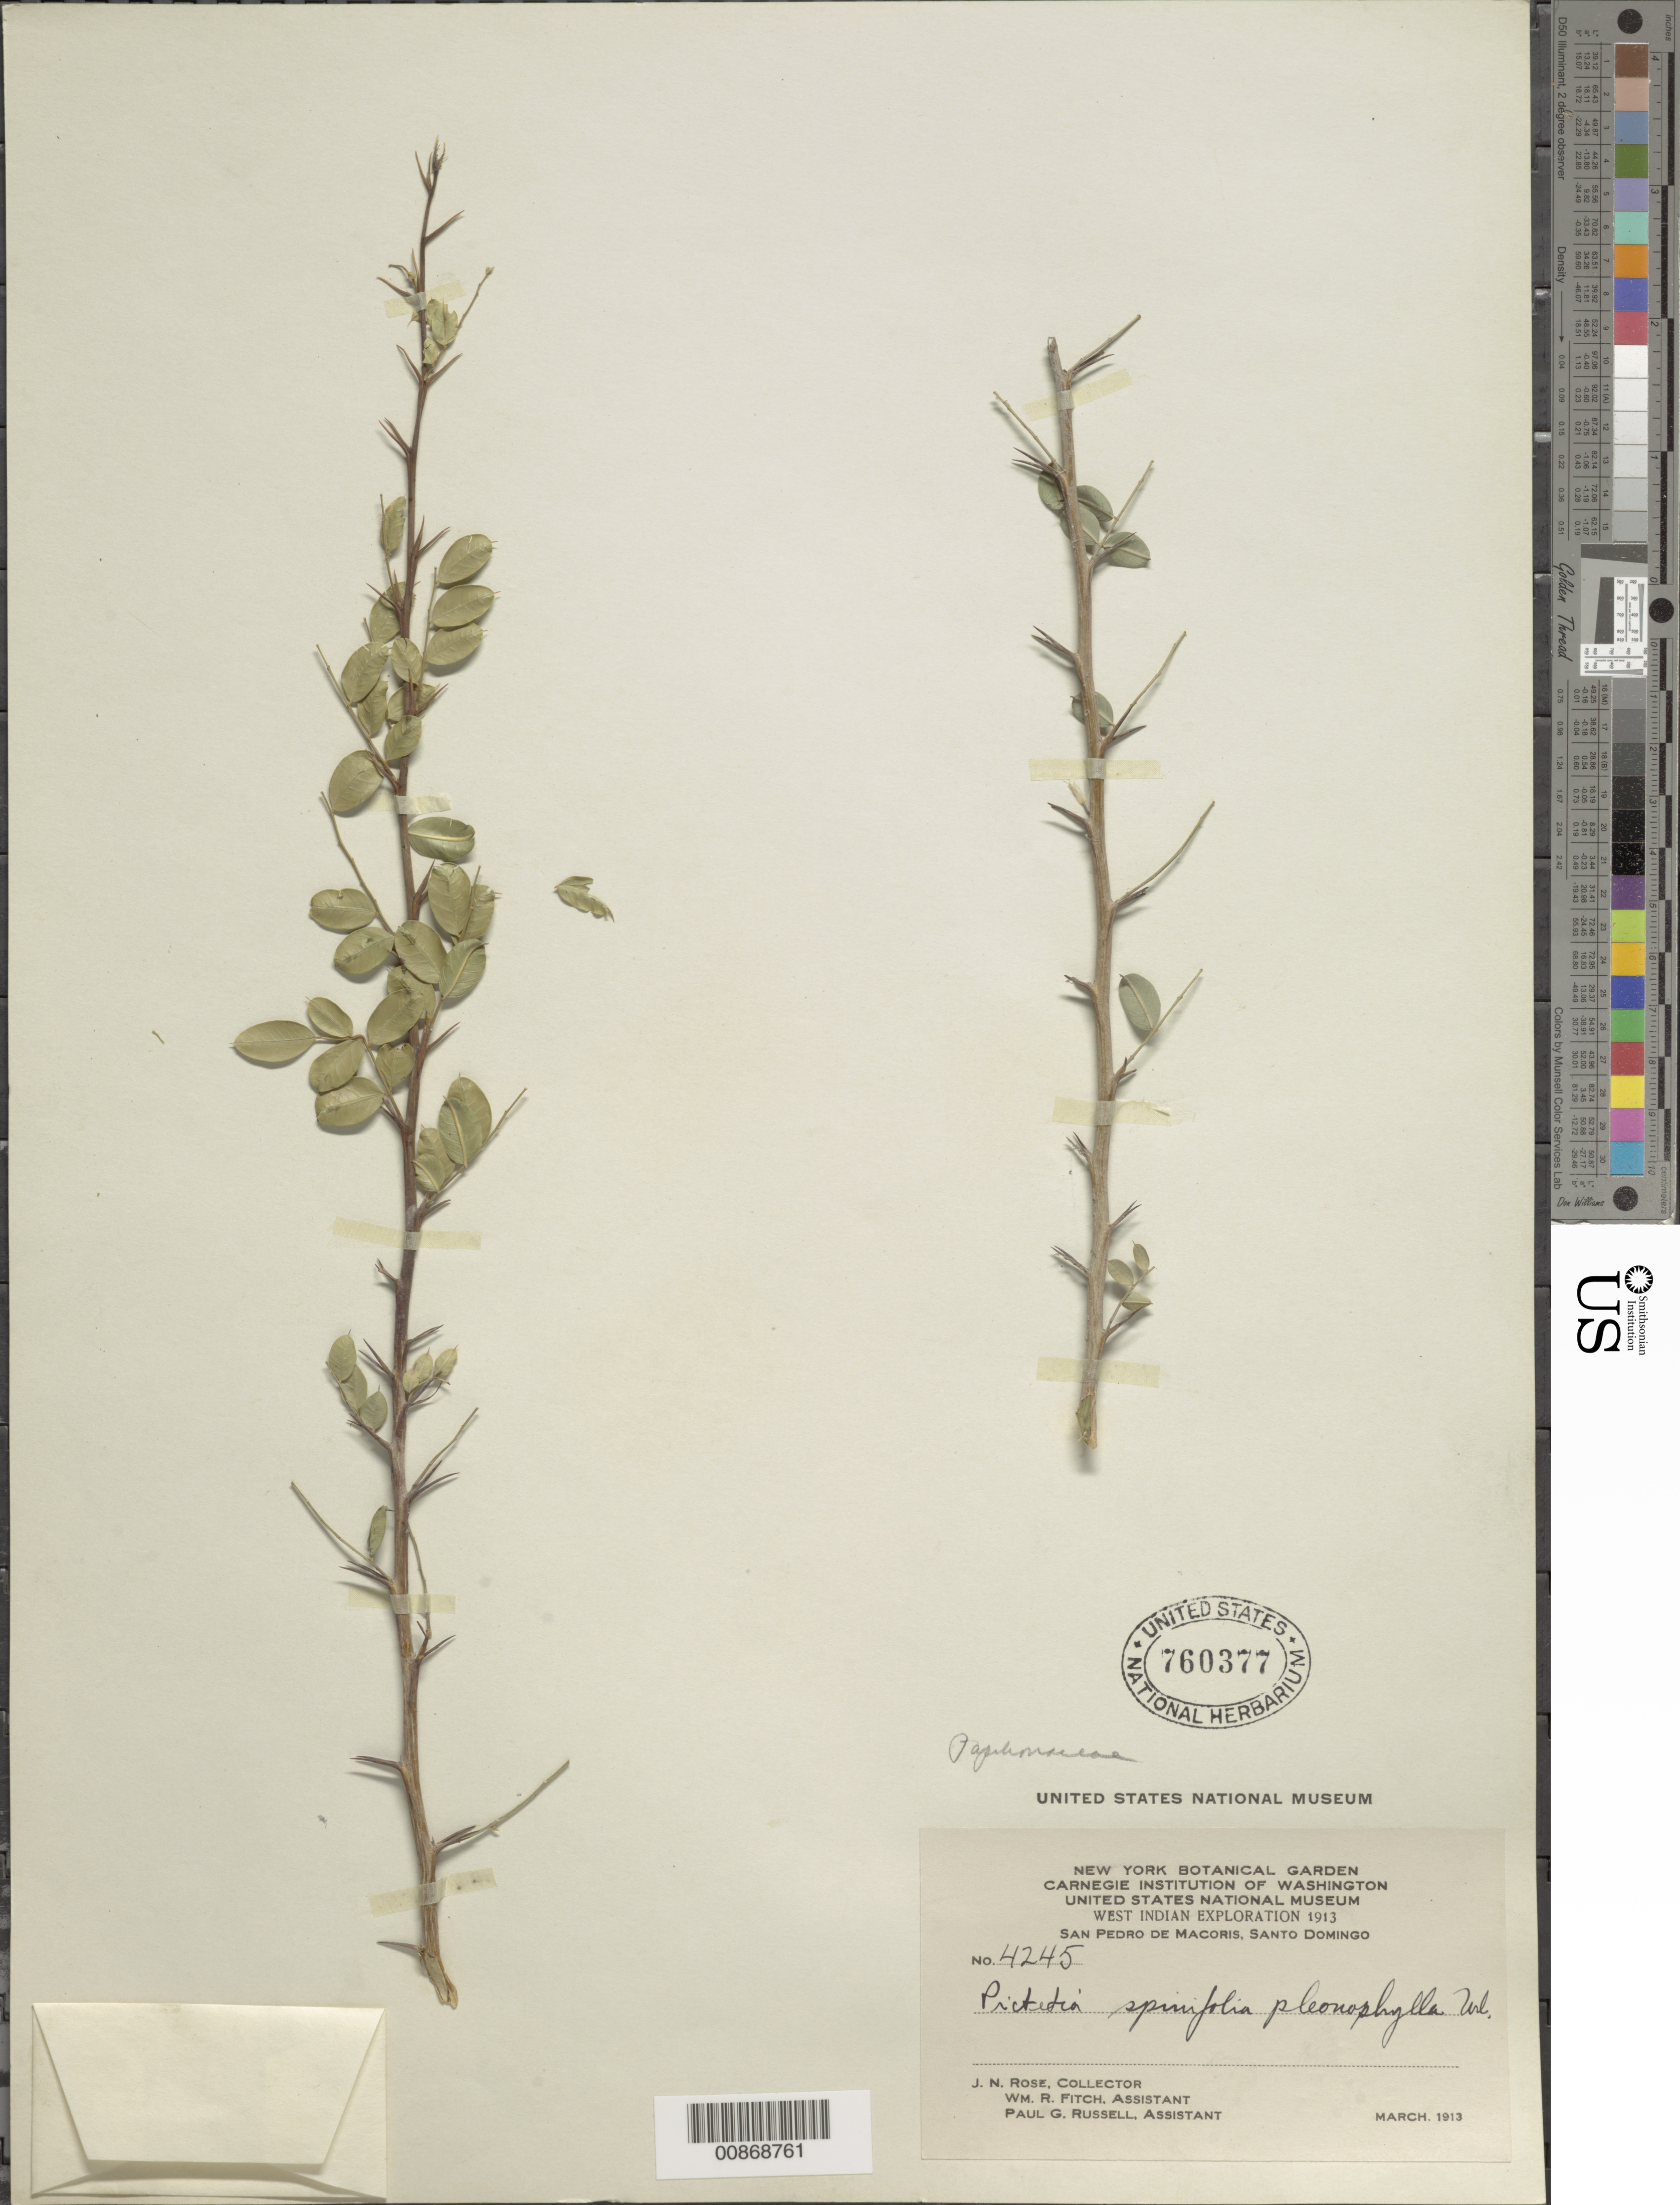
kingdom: Plantae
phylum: Tracheophyta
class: Magnoliopsida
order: Fabales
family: Fabaceae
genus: Pictetia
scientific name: Pictetia spinifolia var. pleonophylla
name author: Urb.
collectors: J. N. Rose, W. R. Fitch & P. G. Russell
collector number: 4245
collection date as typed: Mar 1913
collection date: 1913-03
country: Dominican Republic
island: Hispaniola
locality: San Pedro de Macoris, Santo Domingo.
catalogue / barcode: US 760377